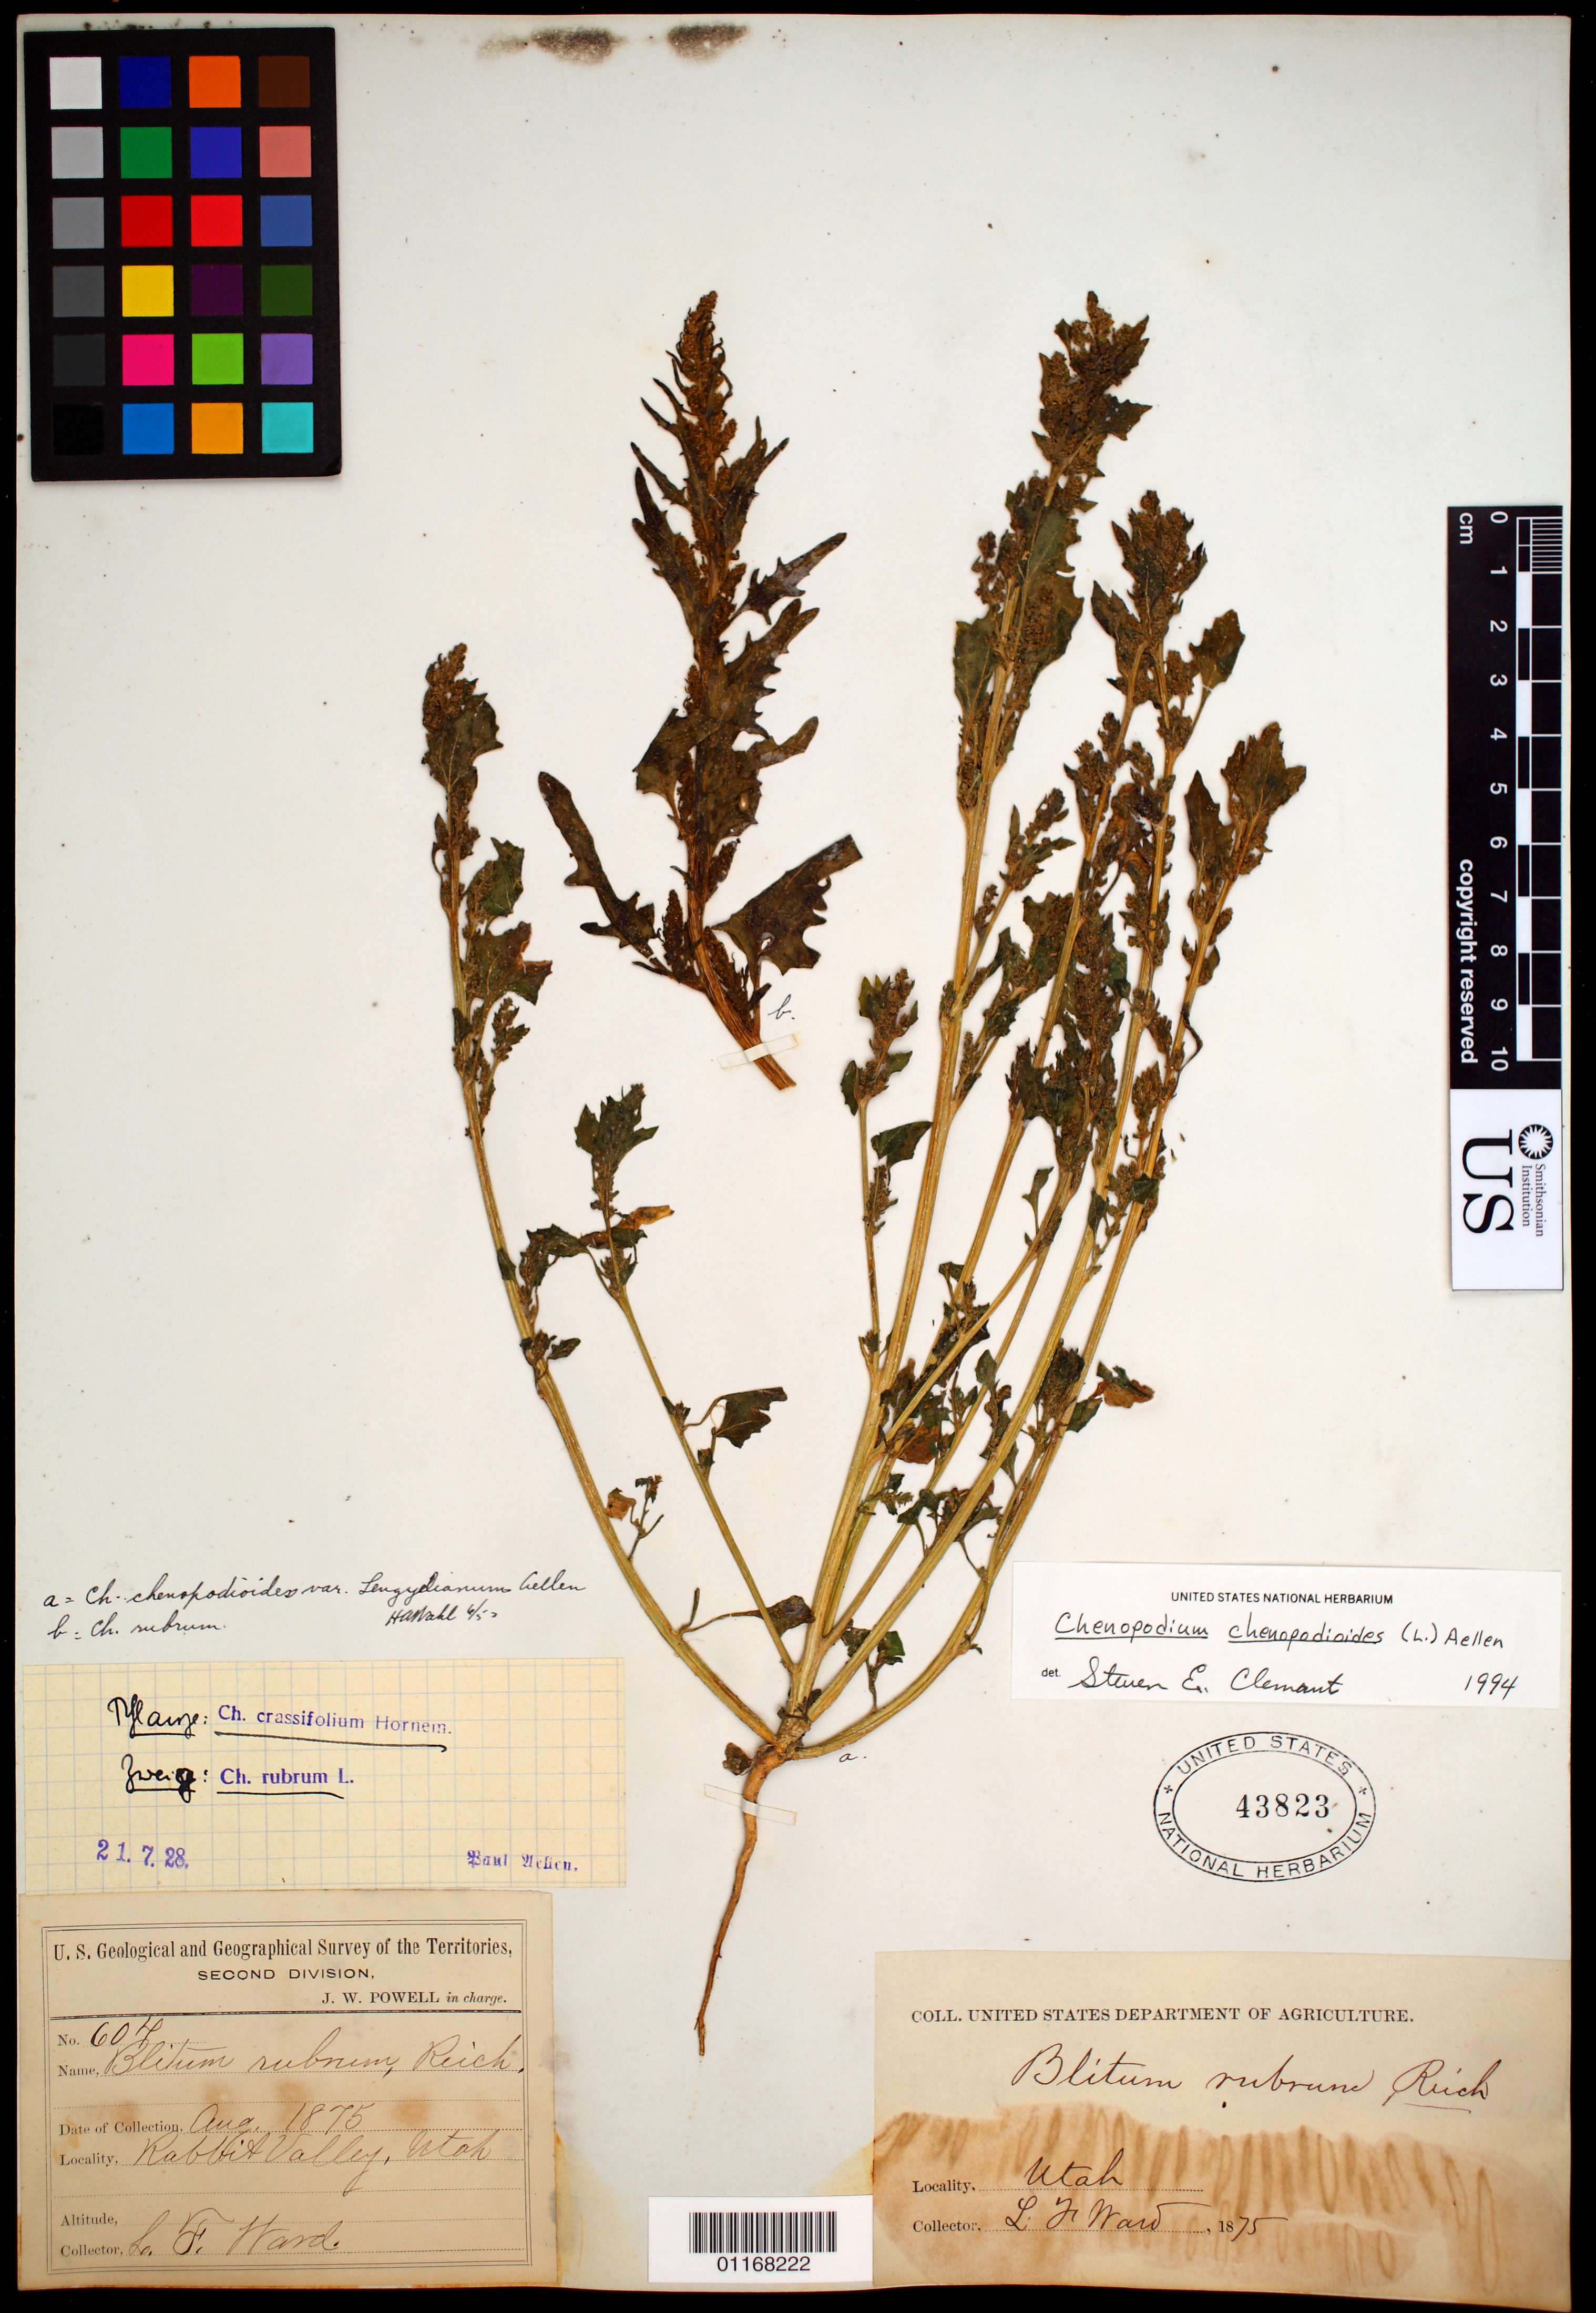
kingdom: Plantae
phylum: Tracheophyta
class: Magnoliopsida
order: Caryophyllales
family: Amaranthaceae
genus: Chenopodium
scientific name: Chenopodium chenopodioides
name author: (L.) Aellen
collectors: L. F. Ward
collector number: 604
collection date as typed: Aug 1875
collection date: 1875-08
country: United States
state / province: Utah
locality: Rabbit Valley.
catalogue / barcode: US 43823